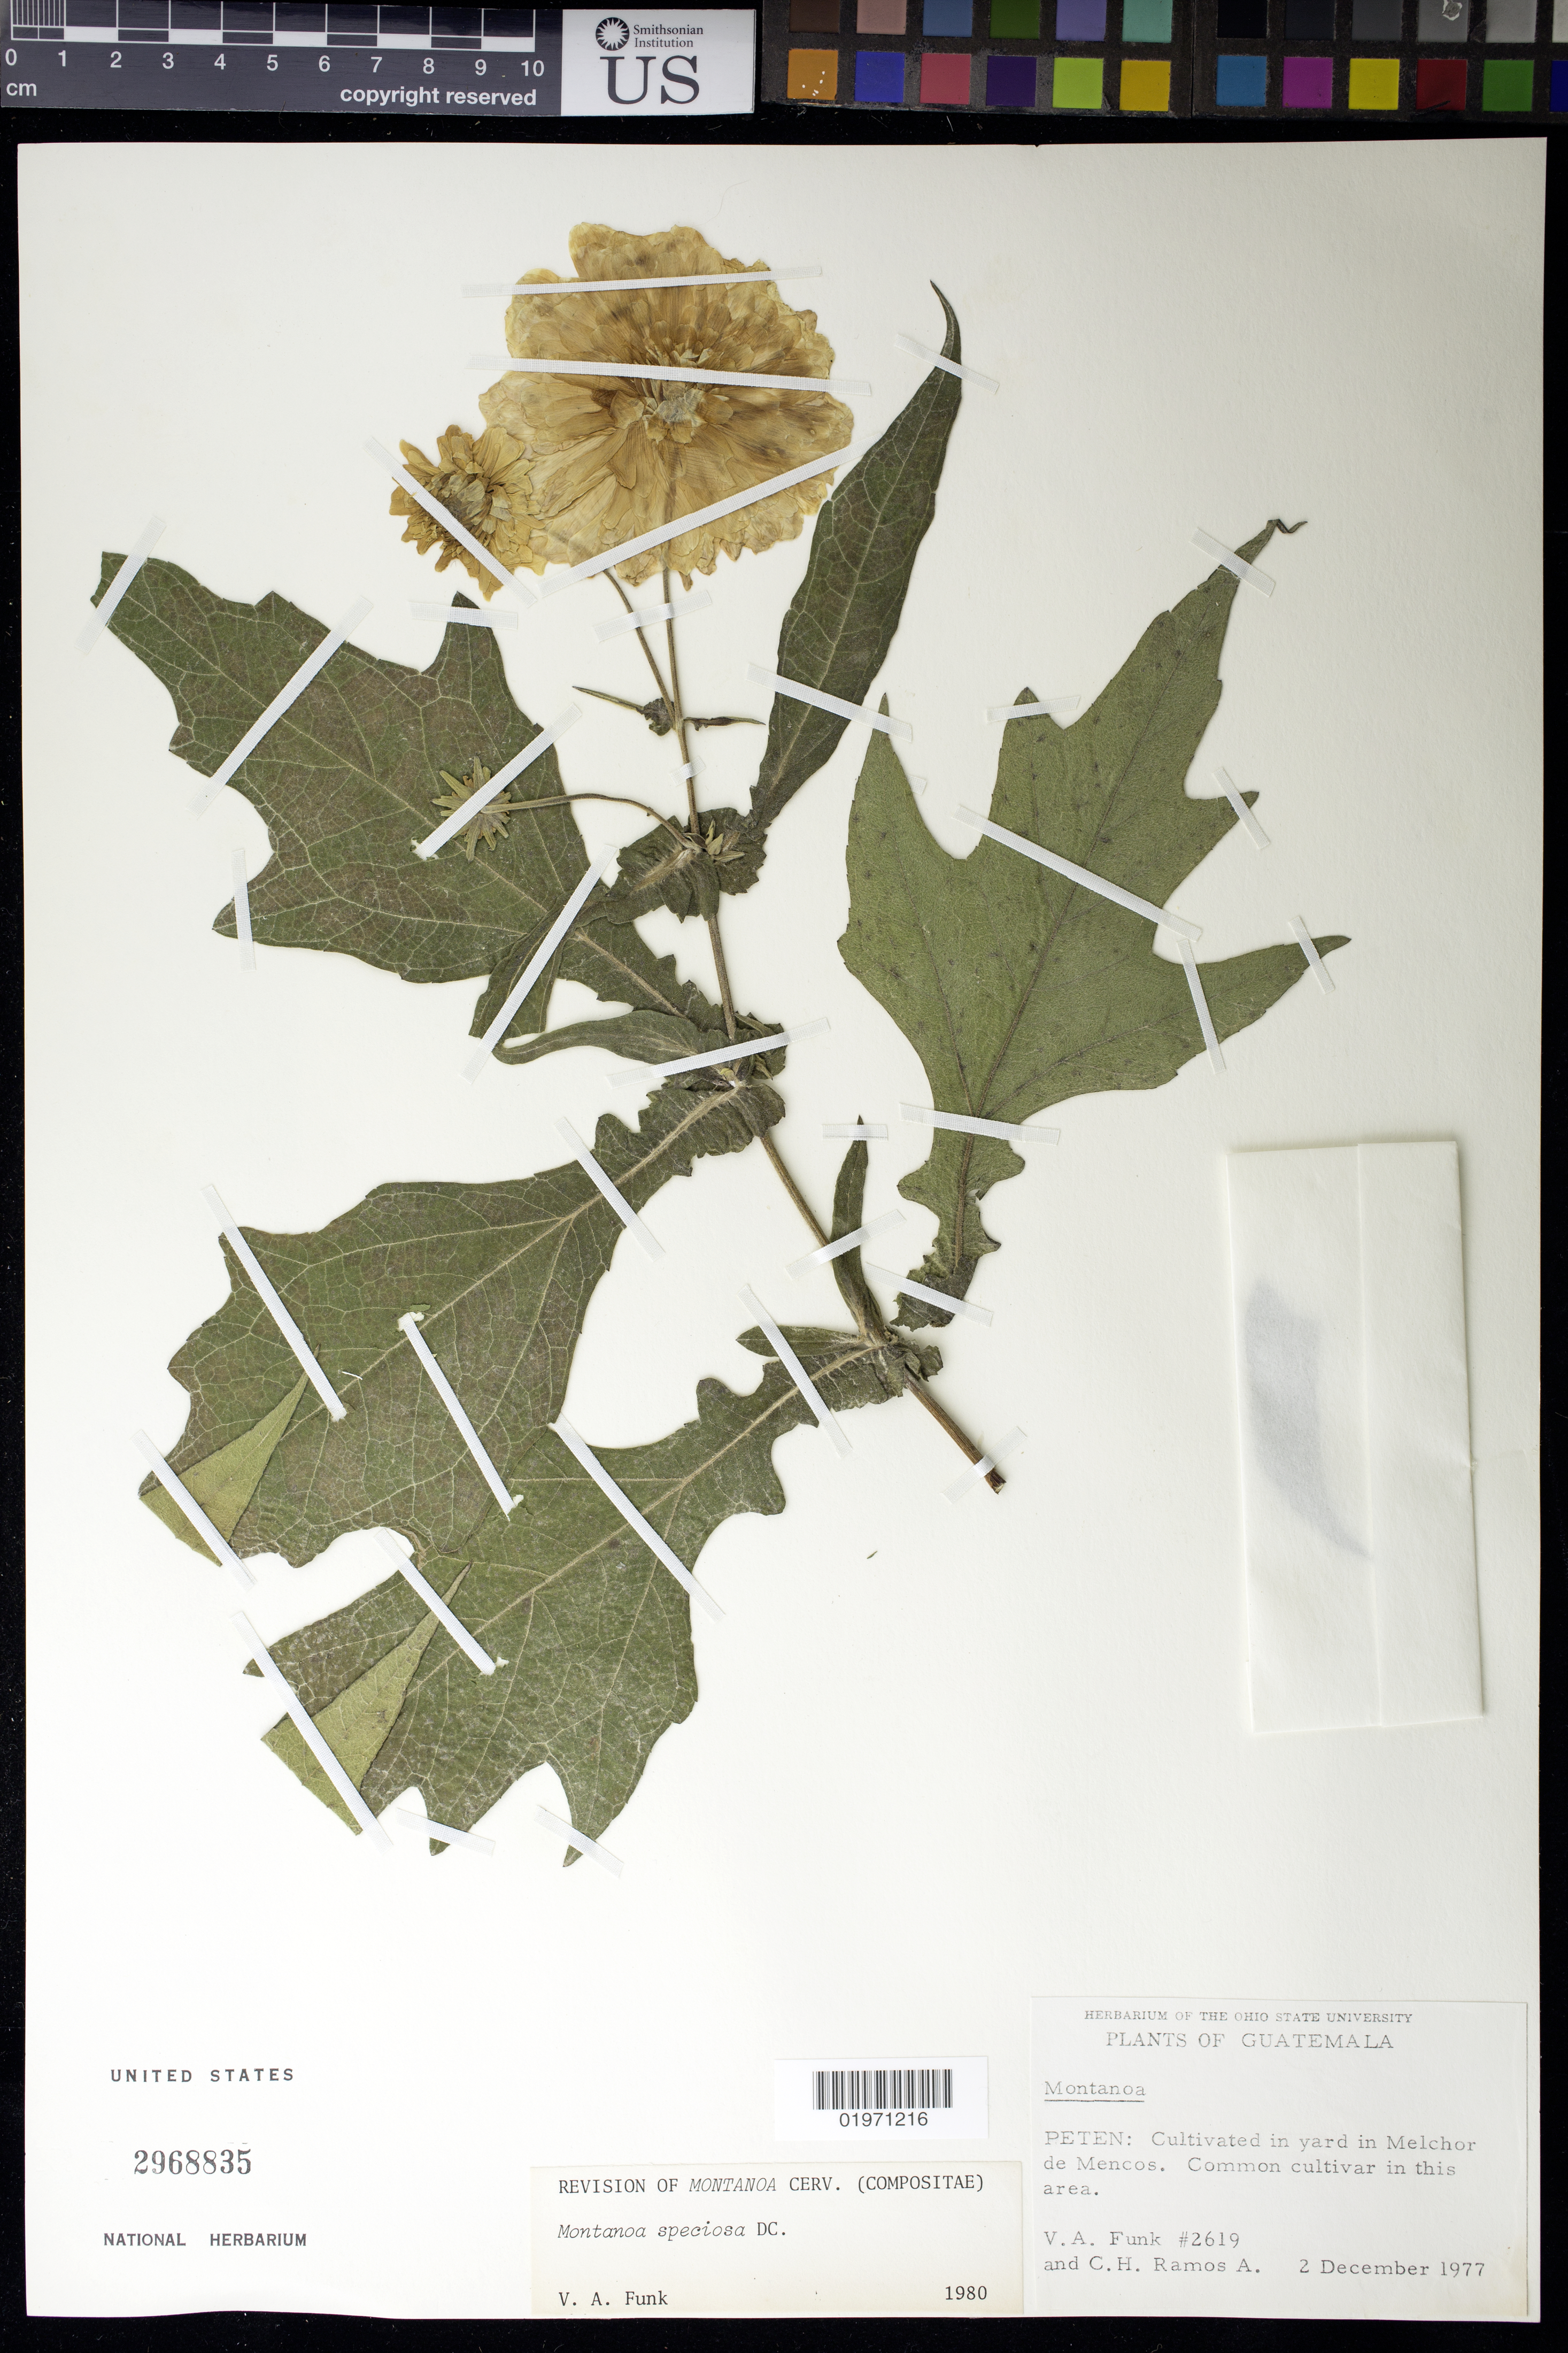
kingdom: Plantae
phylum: Tracheophyta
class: Magnoliopsida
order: Asterales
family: Asteraceae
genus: Montanoa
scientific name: Montanoa speciosa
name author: DC.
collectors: C. H. Ramos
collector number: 2619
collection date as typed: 2 Dec 1977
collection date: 1977-12-02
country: Guatemala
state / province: El Peten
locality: Cultivated in yard in Melchor de Mencos.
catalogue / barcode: US 2968835